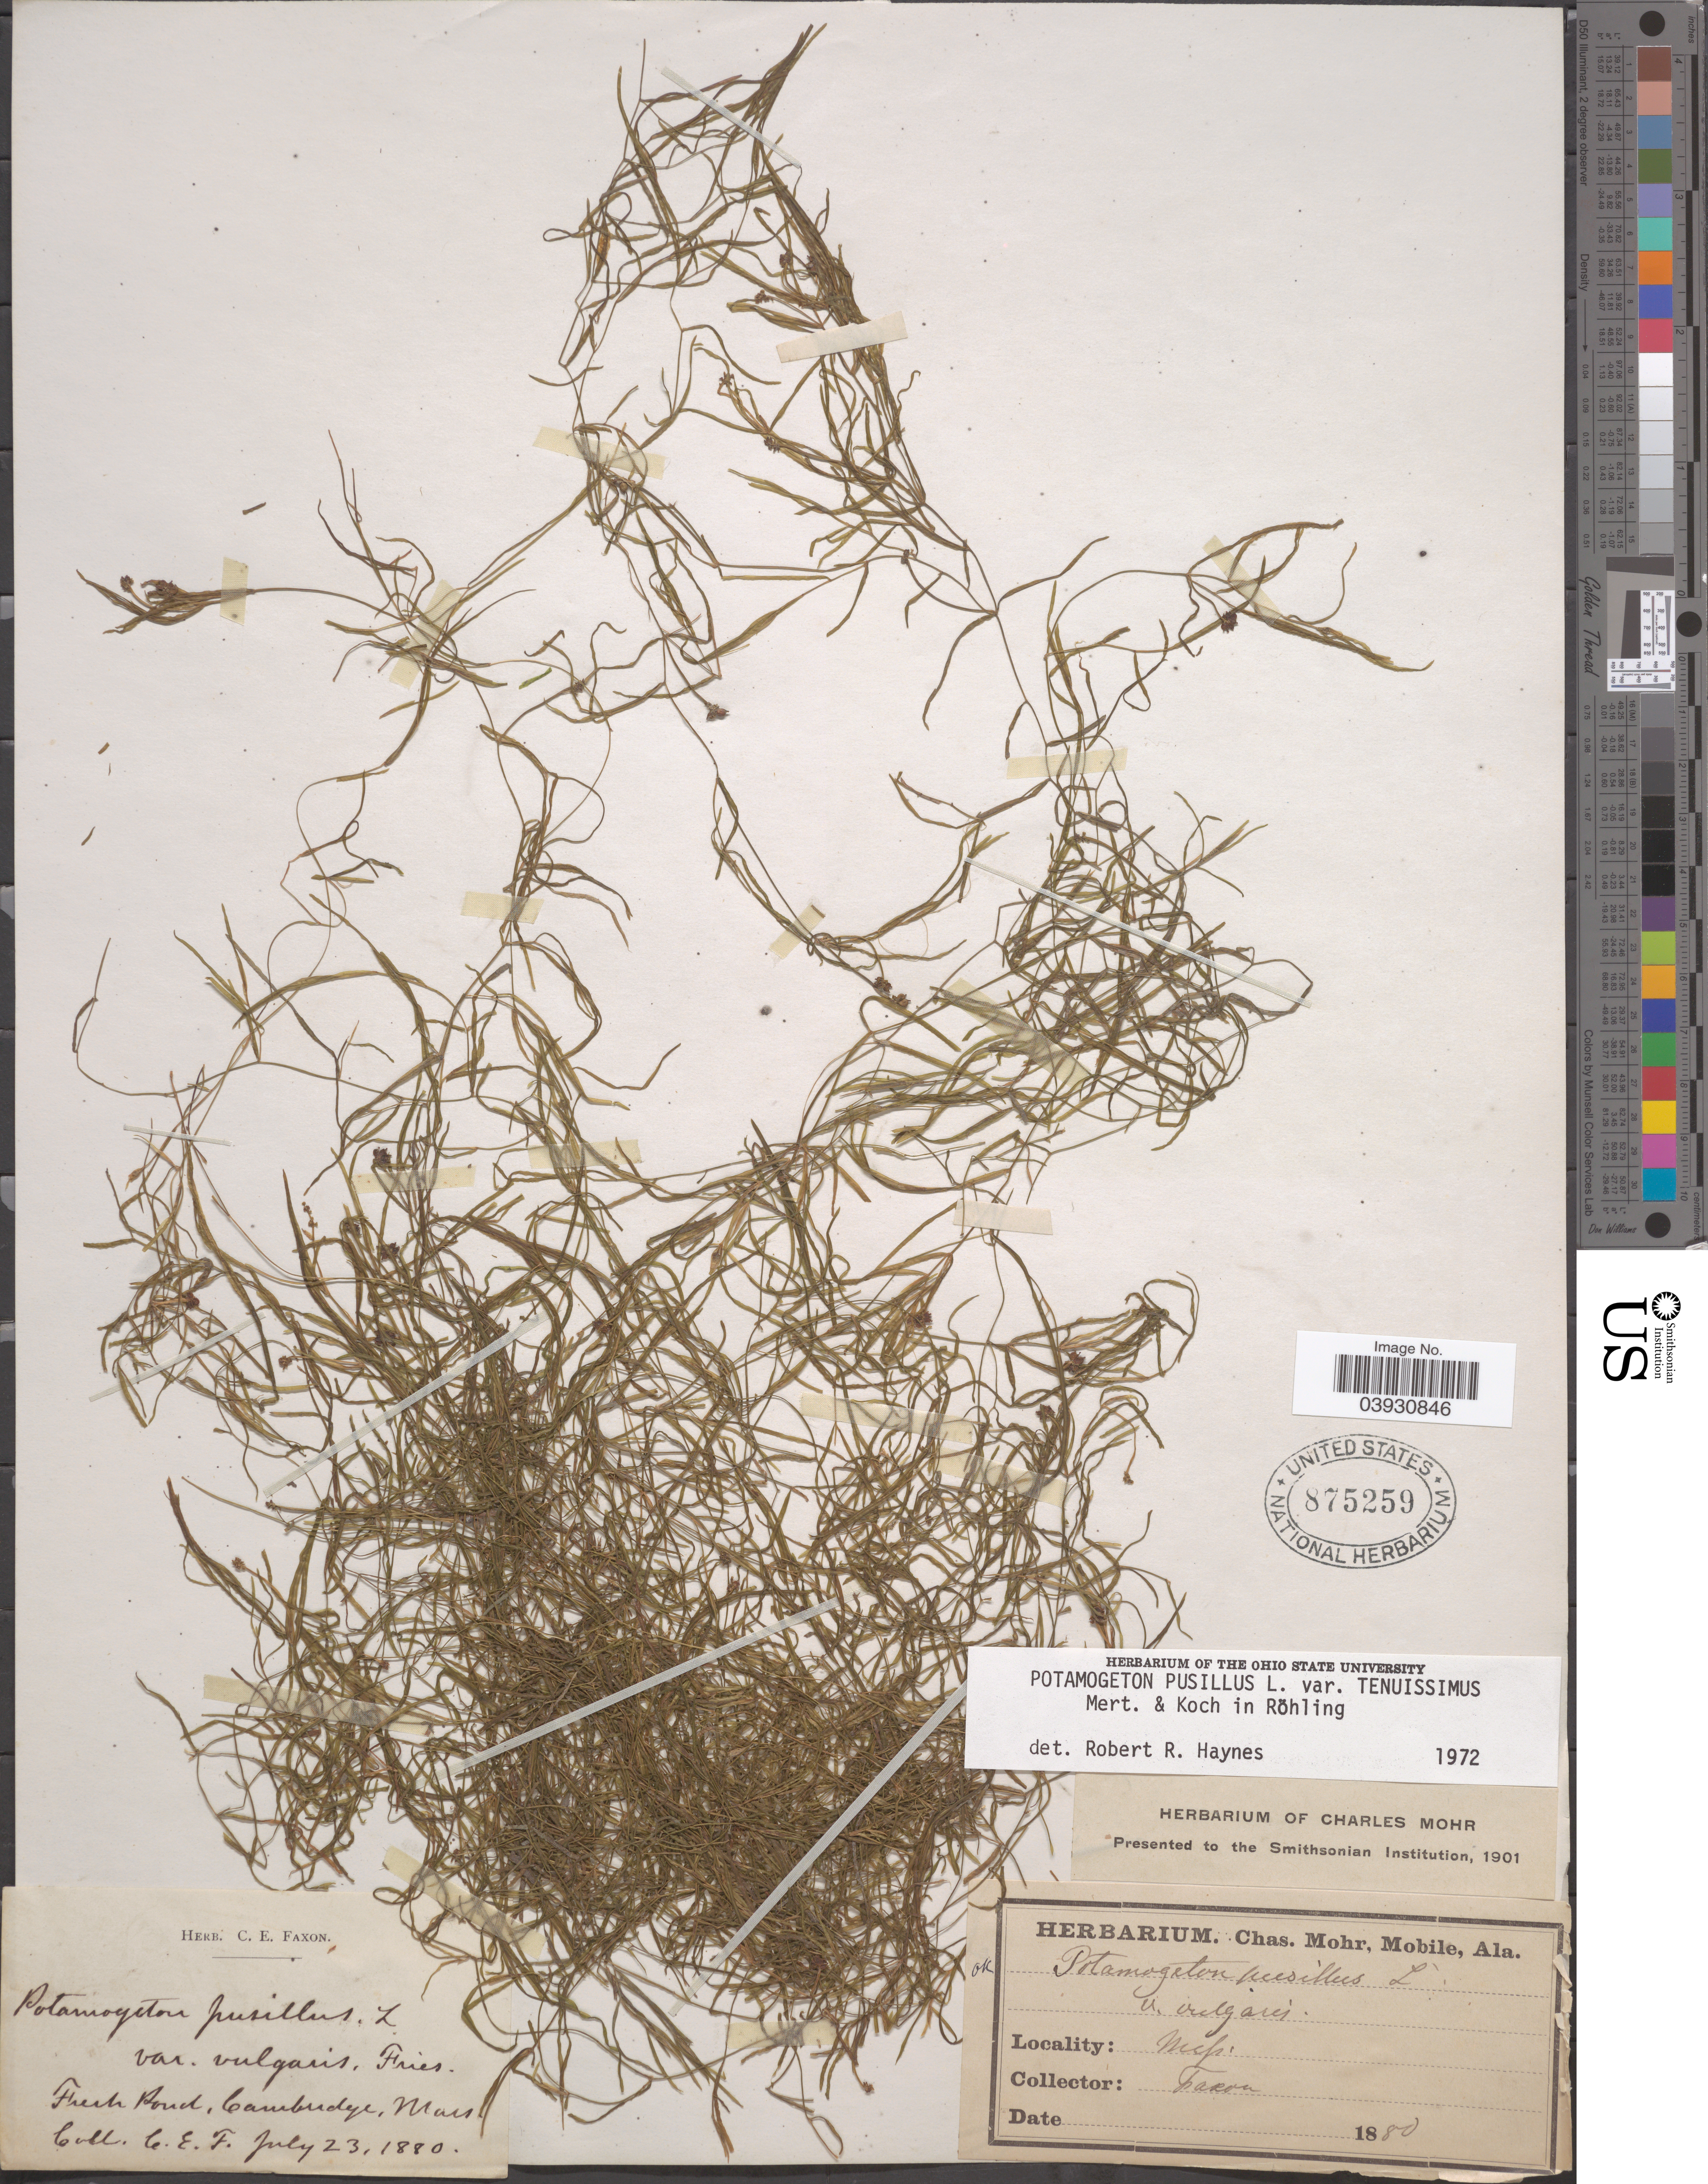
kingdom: Plantae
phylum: Tracheophyta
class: Liliopsida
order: Alismatales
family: Potamogetonaceae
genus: Potamogeton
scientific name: Potamogeton pusillus subsp. tenuissimus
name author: Mert. & W.D.J. Koch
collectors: C. Faxon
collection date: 1880-07-23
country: United States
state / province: Massachusetts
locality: Fresh Pond, Cambridge.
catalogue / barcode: US 875259